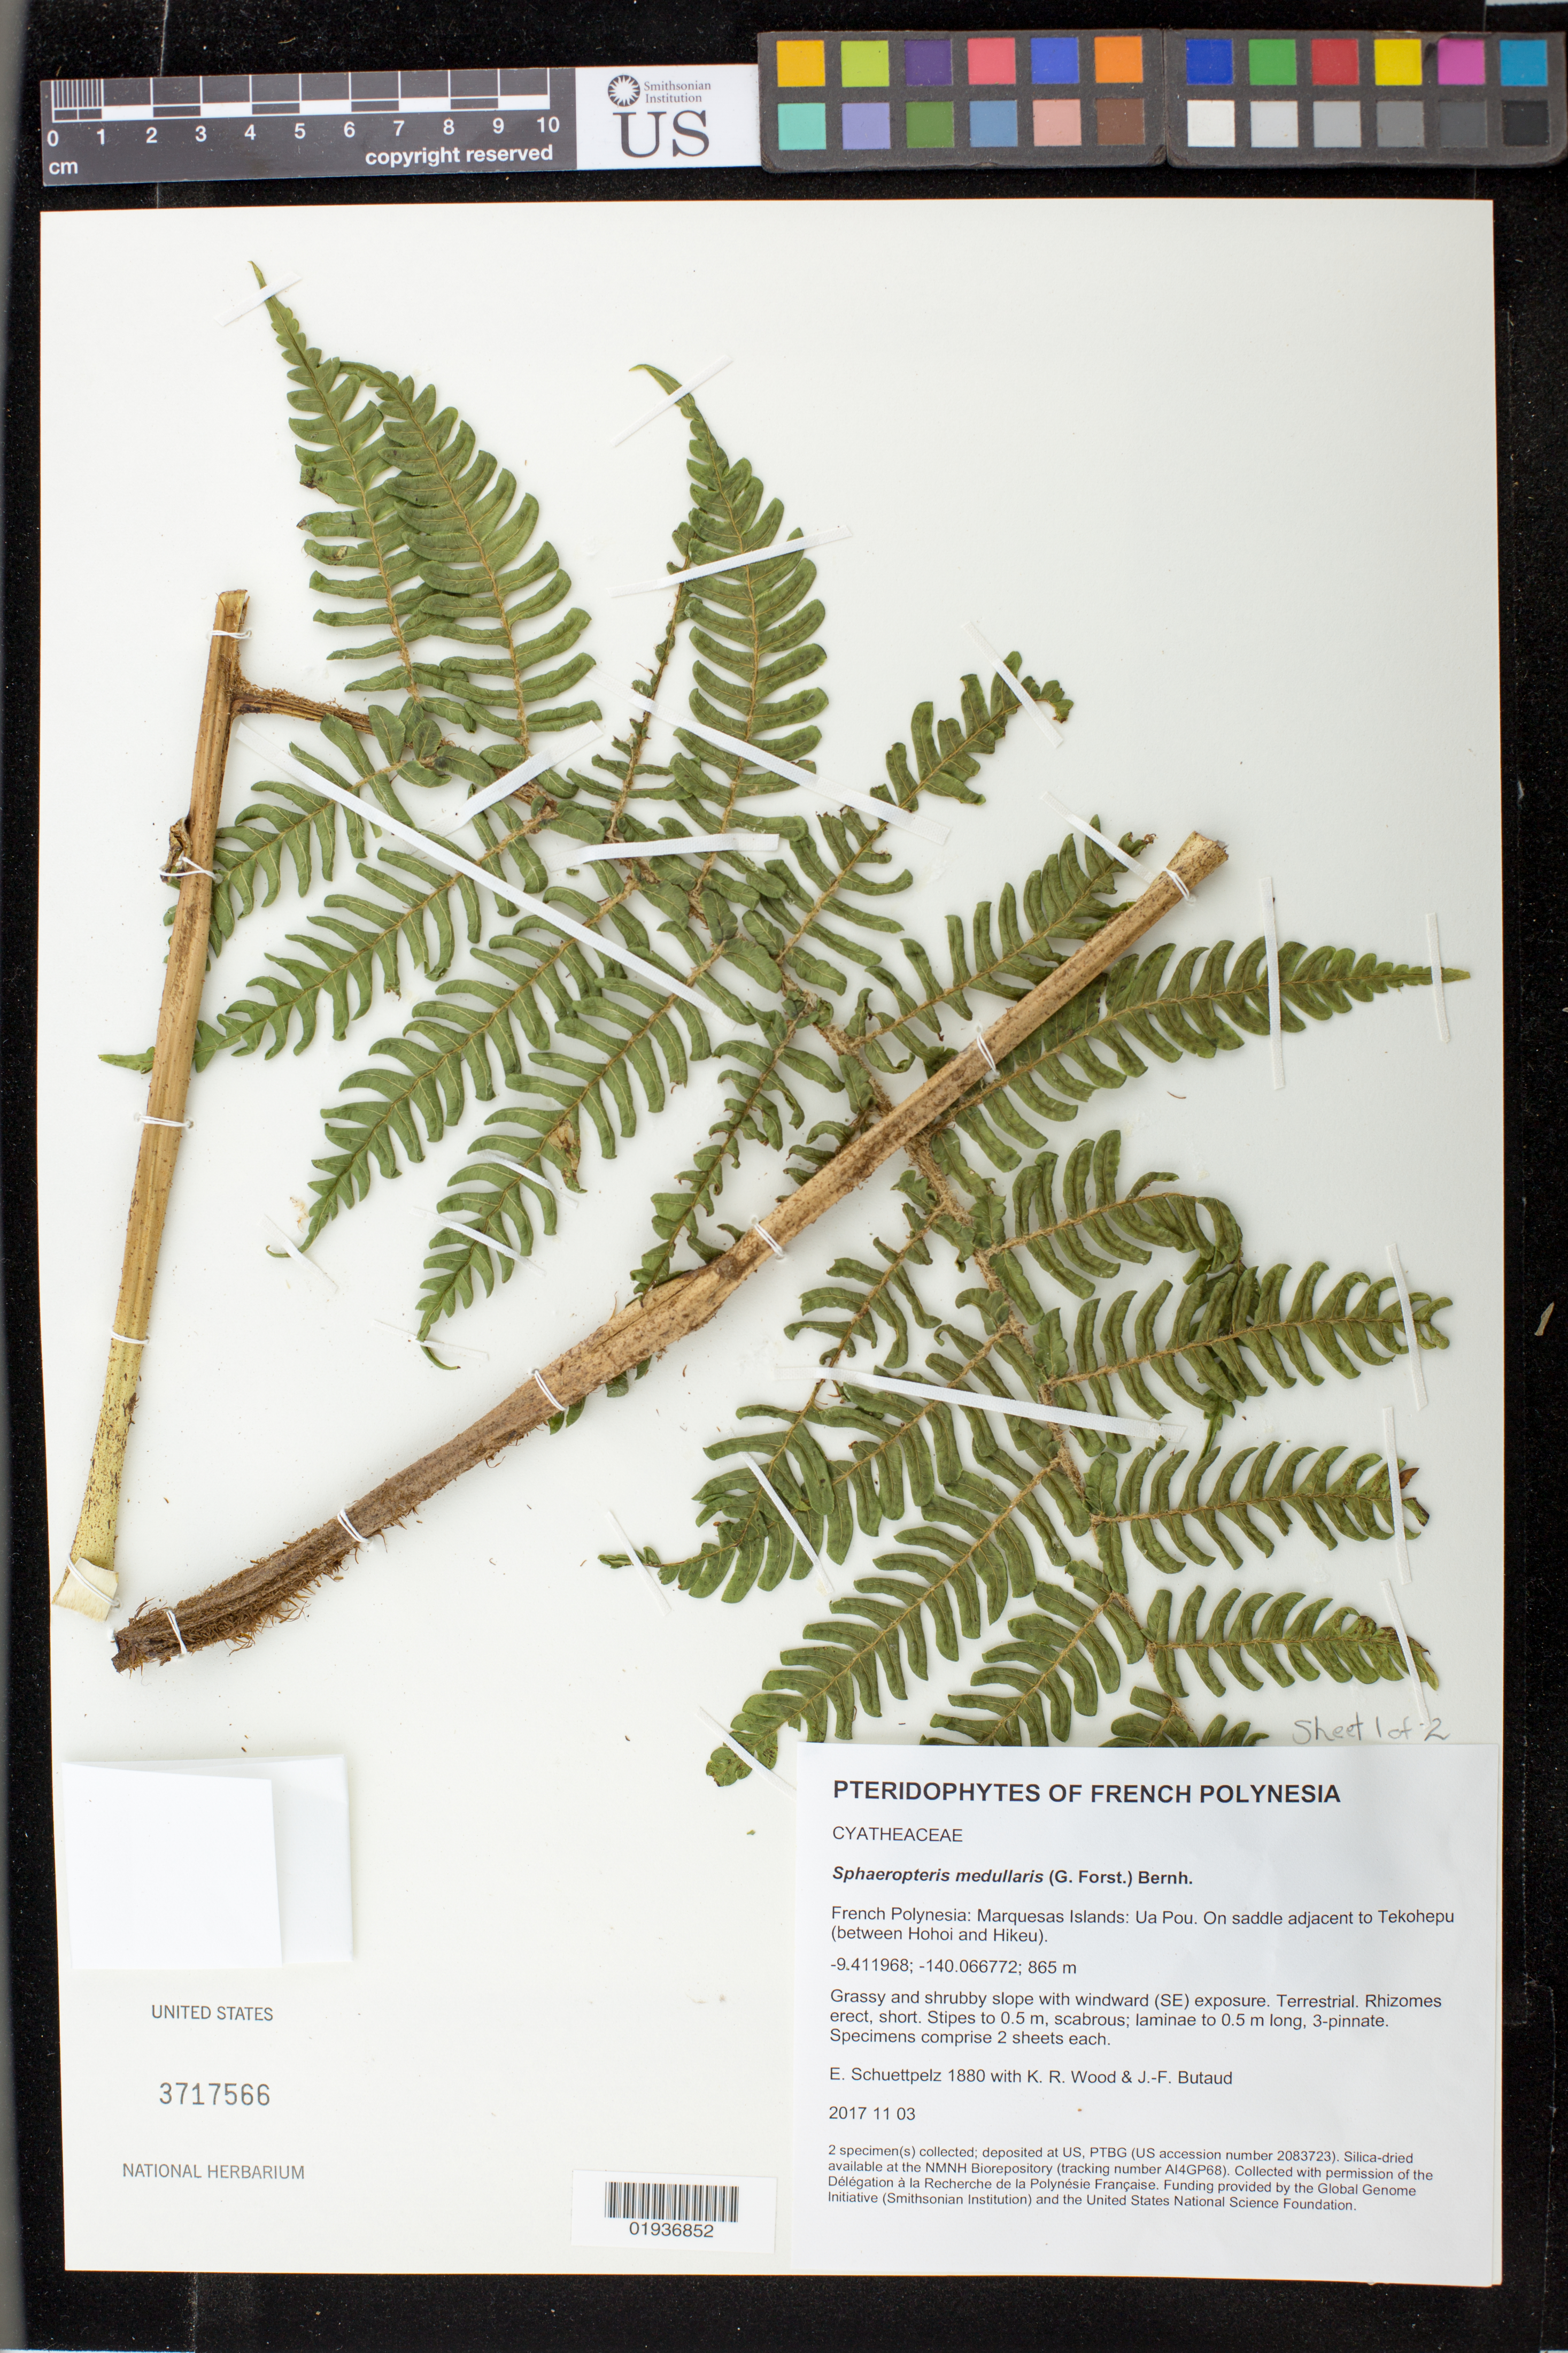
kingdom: Plantae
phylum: Tracheophyta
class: Polypodiopsida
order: Cyatheales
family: Cyatheaceae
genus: Sphaeropteris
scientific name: Sphaeropteris medullaris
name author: (G. Forst.) Bernh.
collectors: E. Schuettpelz, K. R. Wood & J. -F. Butaud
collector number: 1880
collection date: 2017-11-03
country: French Polynesia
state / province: Marquesas Islands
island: Ua Pou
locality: On saddle adjacent to Tekohepu (between Hohoi and Hikeu).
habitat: Grassy and shrubby slope with windward (SE) exposure.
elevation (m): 865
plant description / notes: Collected with permission of the Délégation à la Recherche de la Polynésie Française. Funding provided by the Global Genome Initiative (Smithsonian Institution) and the United States National Science Foundation. Silica dried tissue stored at AI4GP68 in the NMNH Biorepository, Smithsonian Institution.; Specimens comprise 2 sheets each.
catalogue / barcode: US 3717566